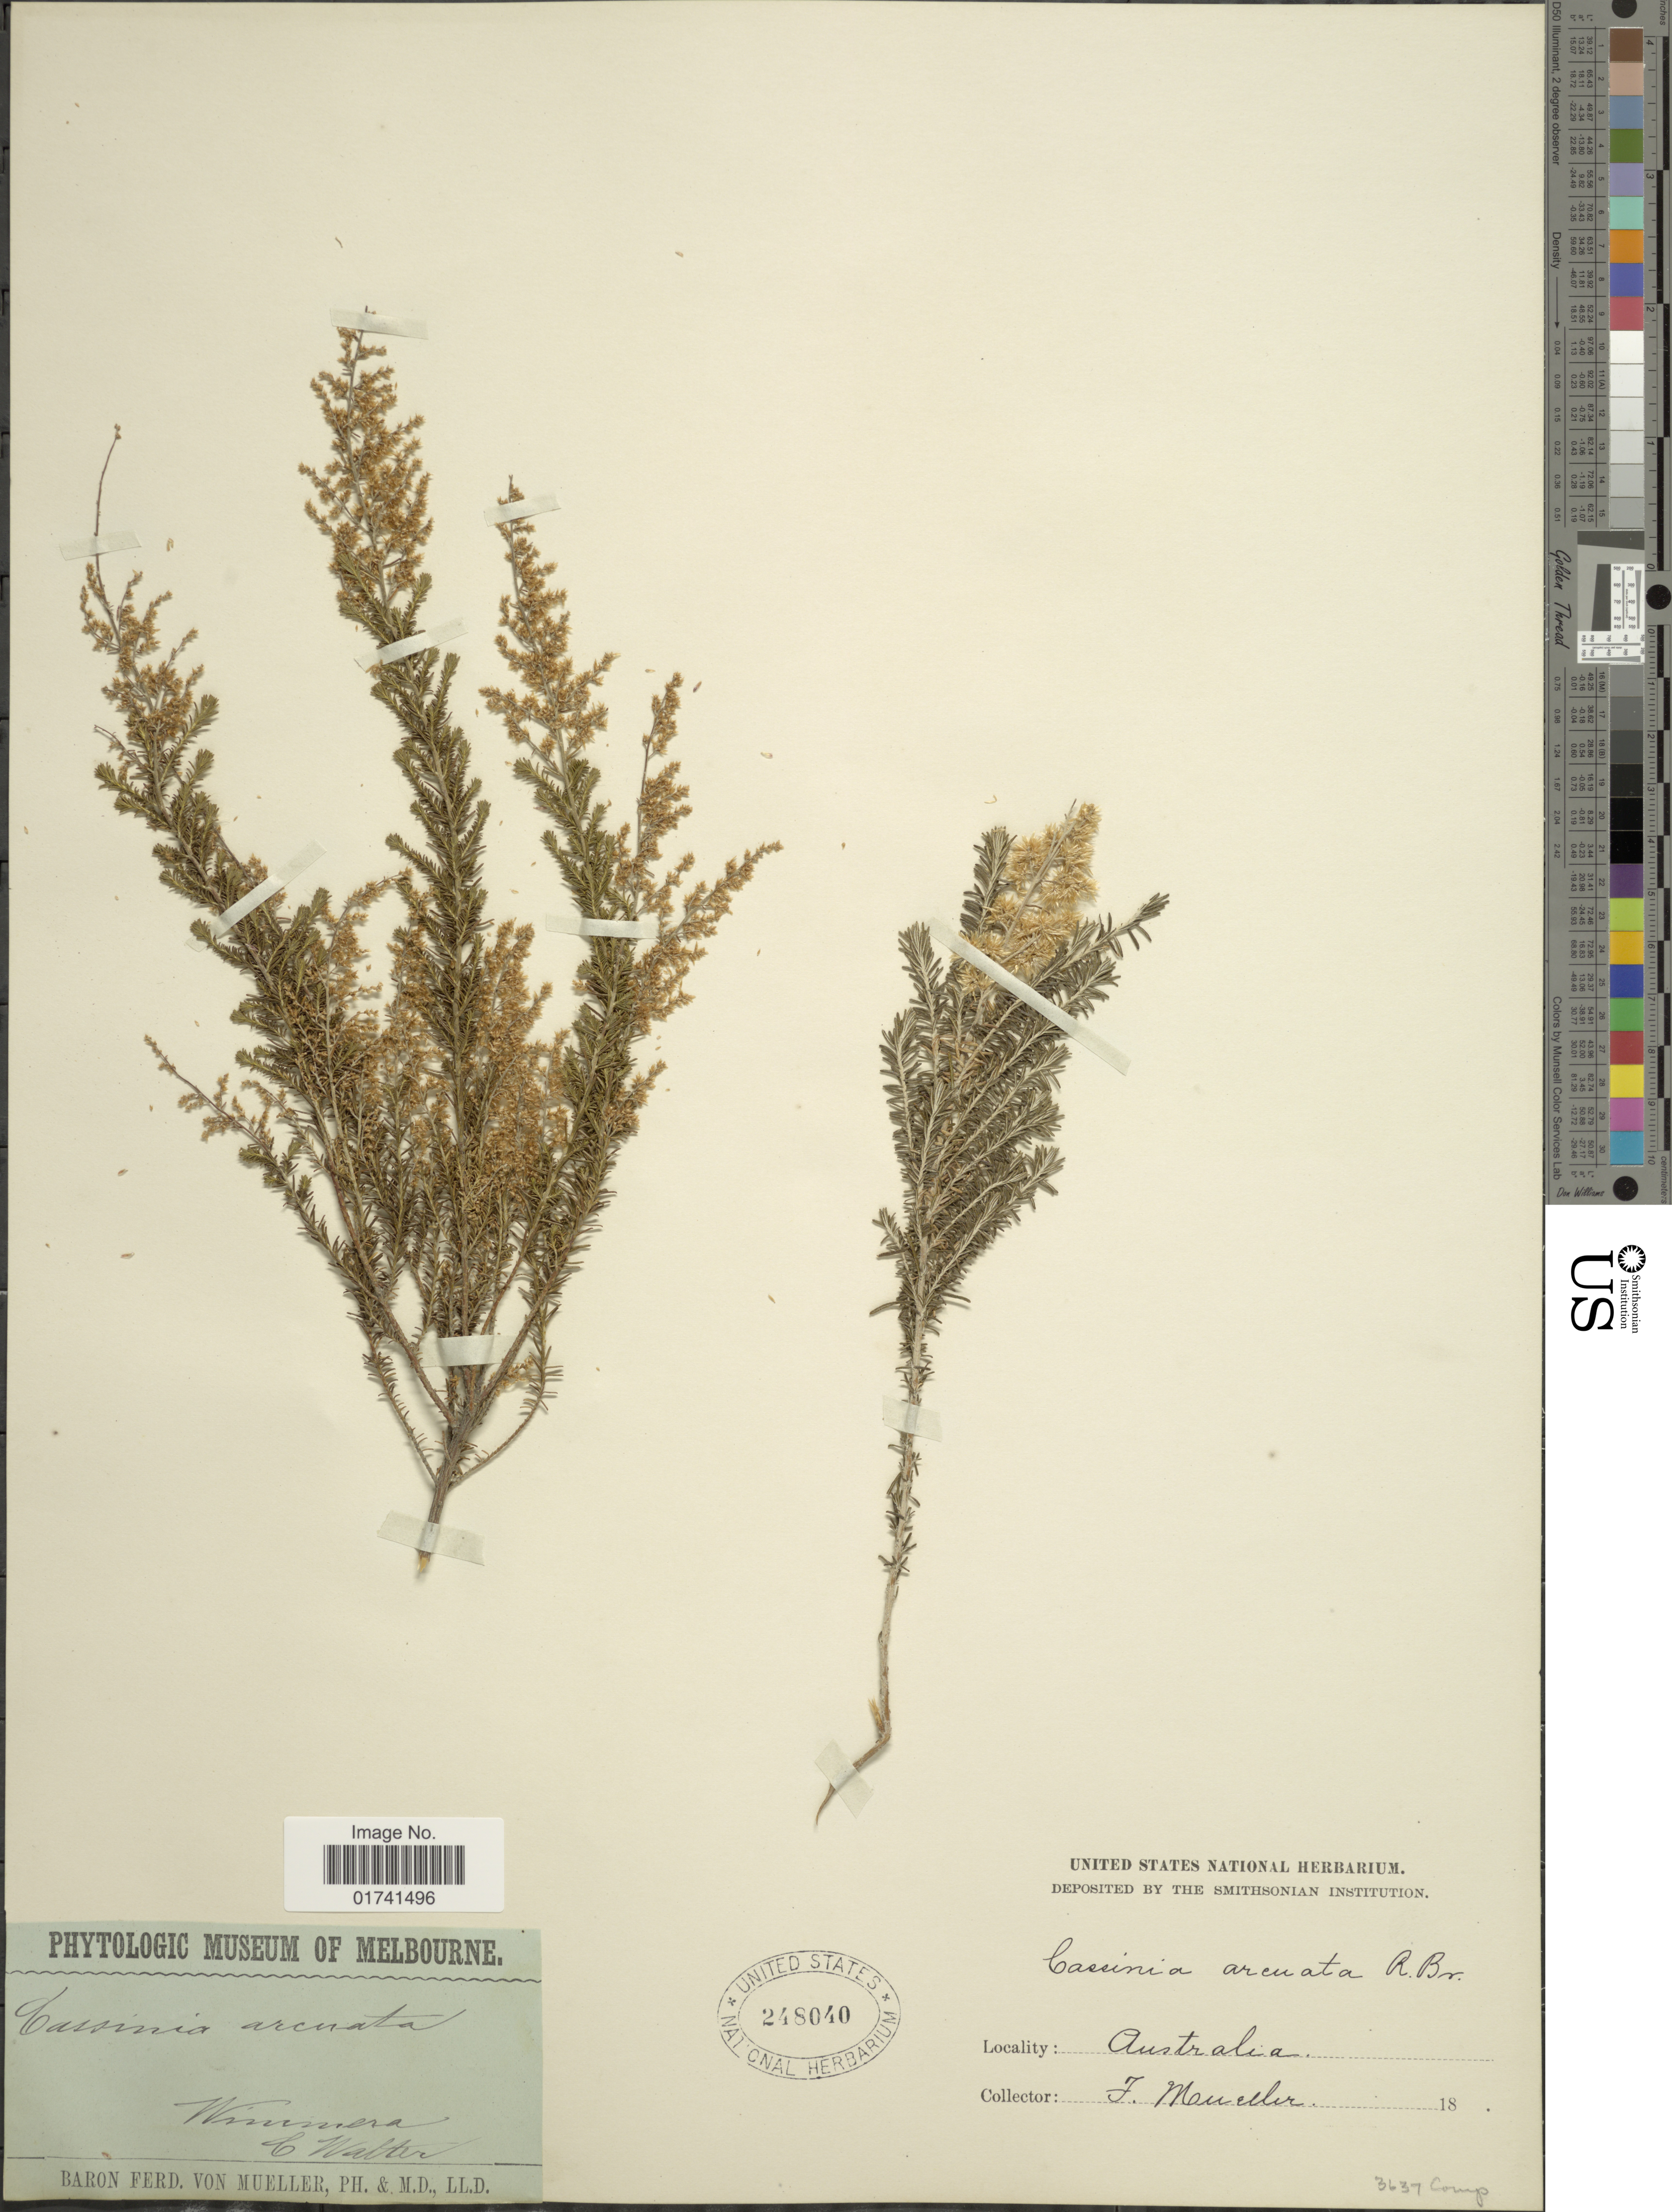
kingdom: Plantae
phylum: Tracheophyta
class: Magnoliopsida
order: Asterales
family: Asteraceae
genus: Cassinia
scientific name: Cassinia arcuata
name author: R. Br.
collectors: B. von Mueller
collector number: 3637?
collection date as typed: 18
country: Australia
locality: Wimmera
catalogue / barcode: US 248040